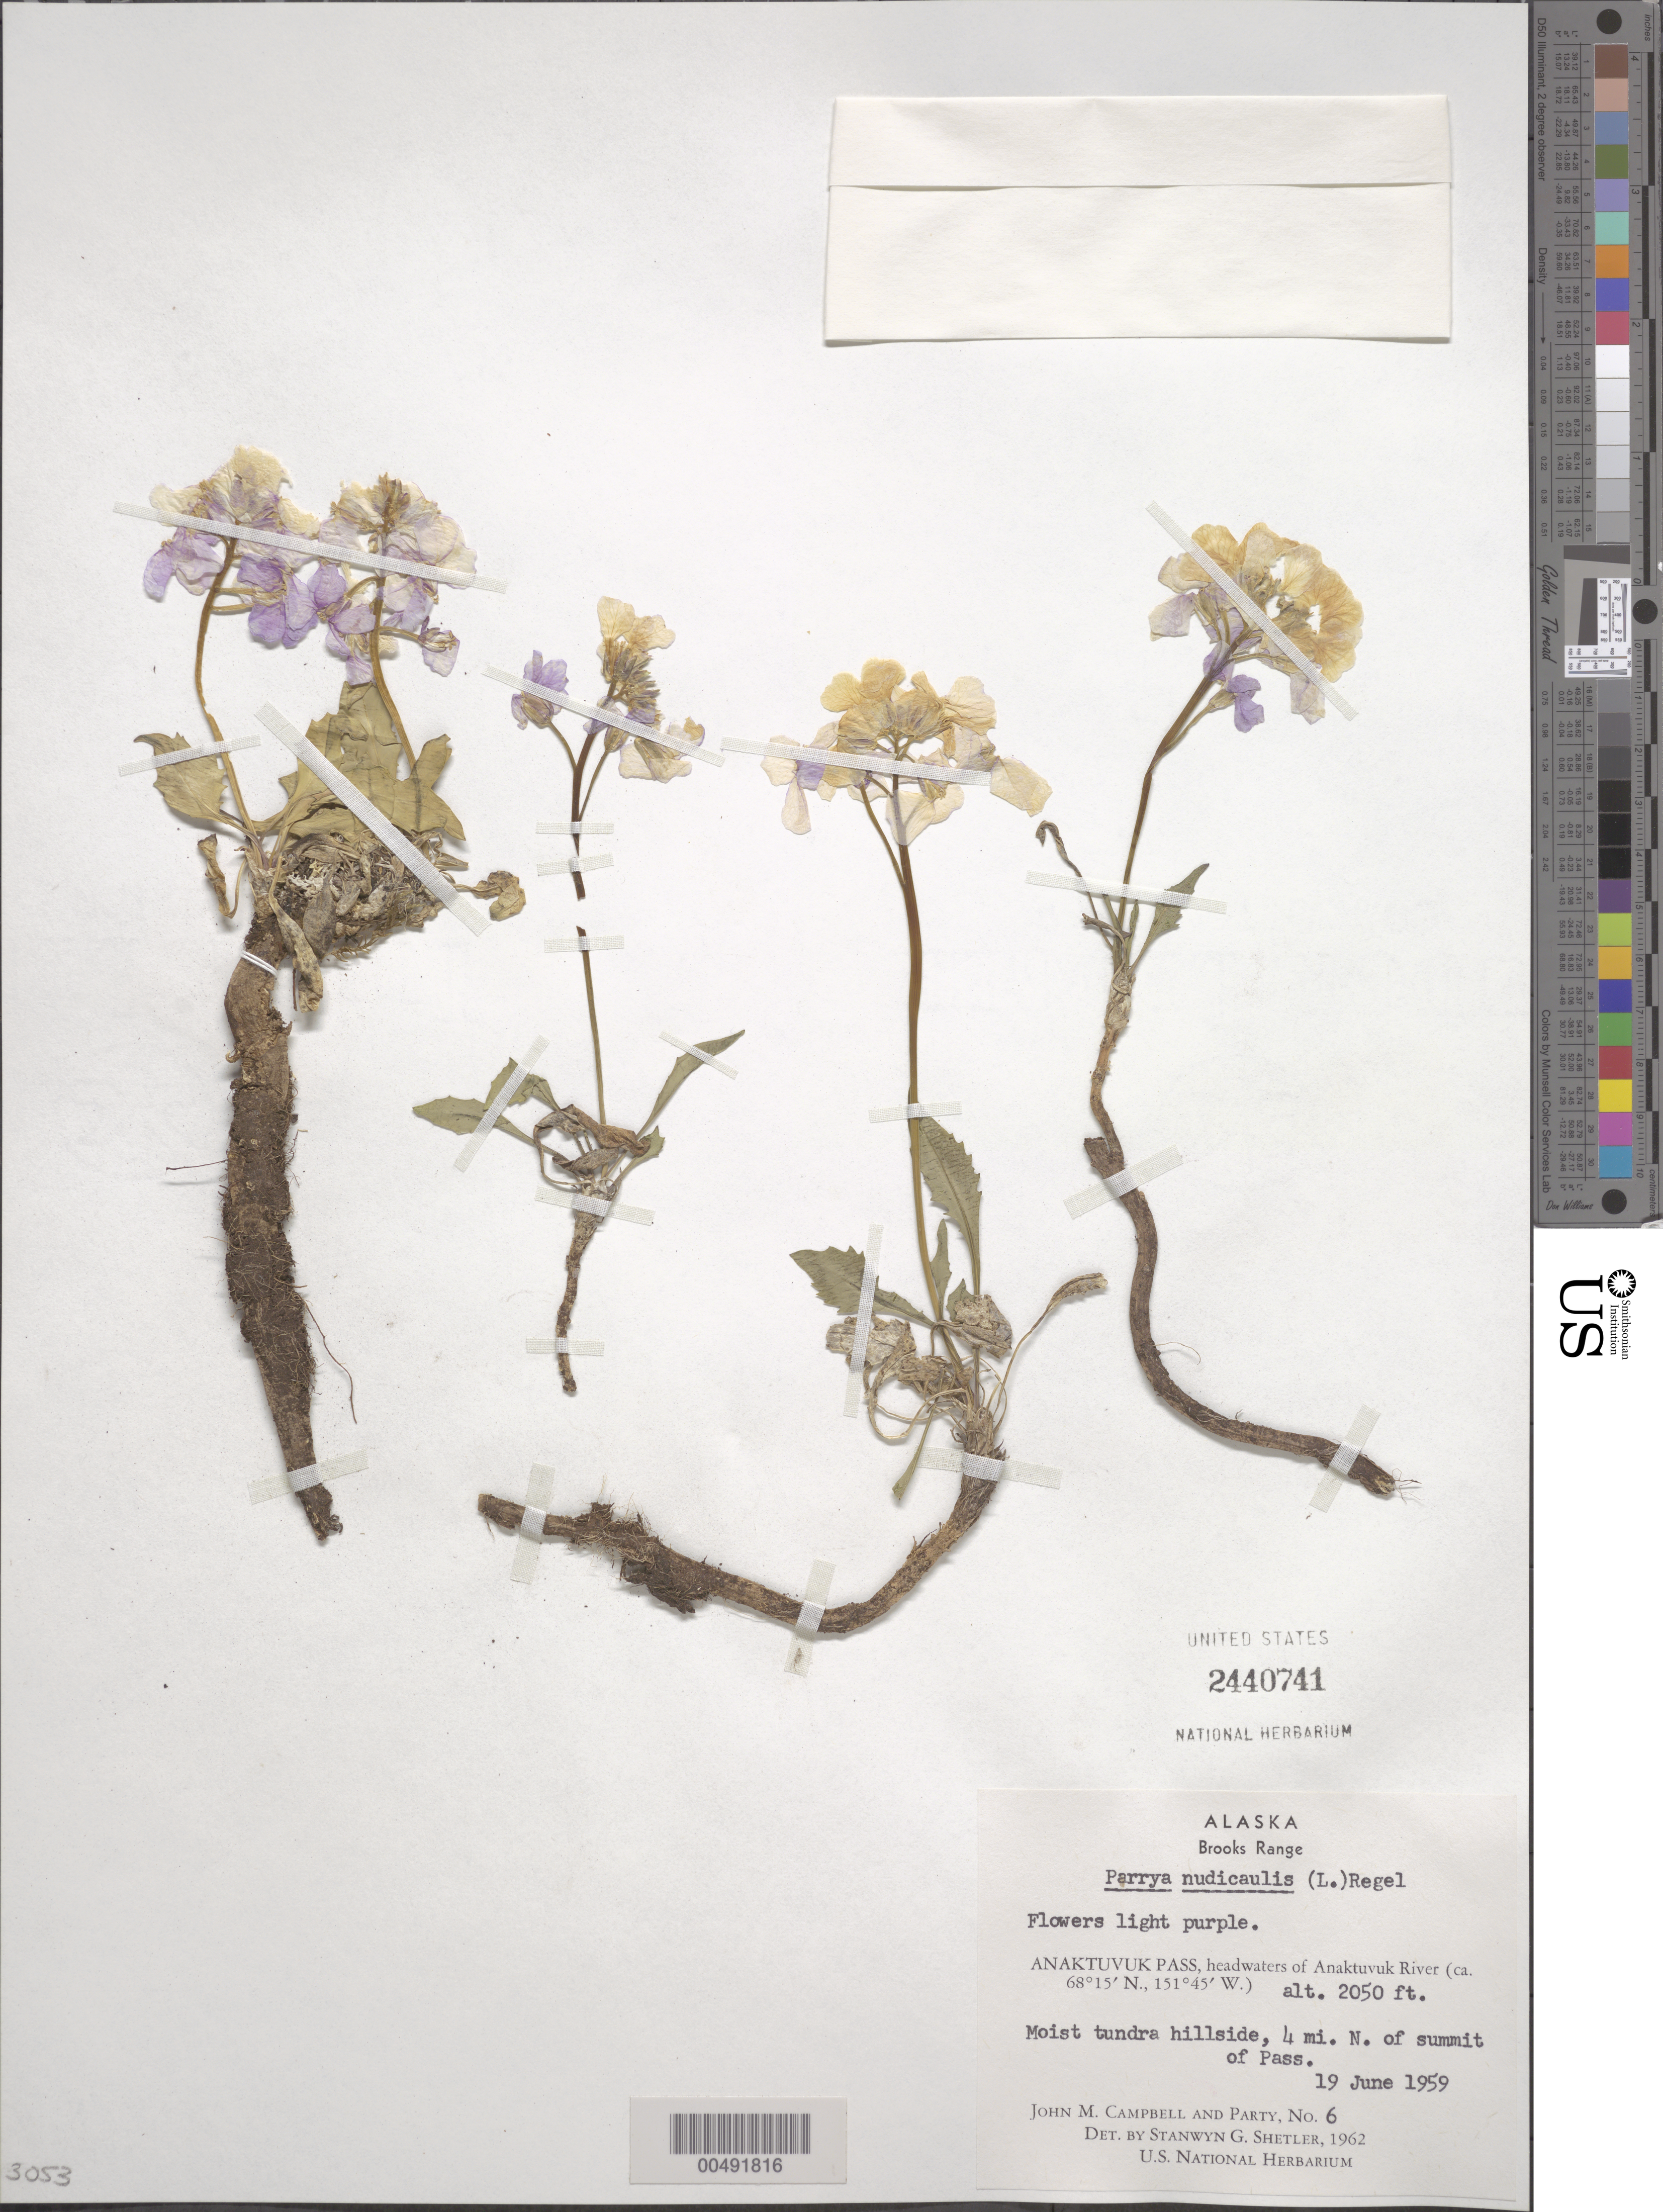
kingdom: Plantae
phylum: Tracheophyta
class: Magnoliopsida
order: Brassicales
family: Brassicaceae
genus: Parrya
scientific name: Parrya nudicaulis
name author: (L.) Regel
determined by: Shetler, Stanwyn G., (US), NMNH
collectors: J. M. Campbell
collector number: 06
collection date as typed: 19 Jun 1959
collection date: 1959-06-19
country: United States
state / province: Alaska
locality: Brooks Range, 4 mi. N of summit of Anaktuvuk Pass, headwaters of Anaktuvuk River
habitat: moist tundra hillside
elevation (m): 625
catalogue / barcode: US 2440741